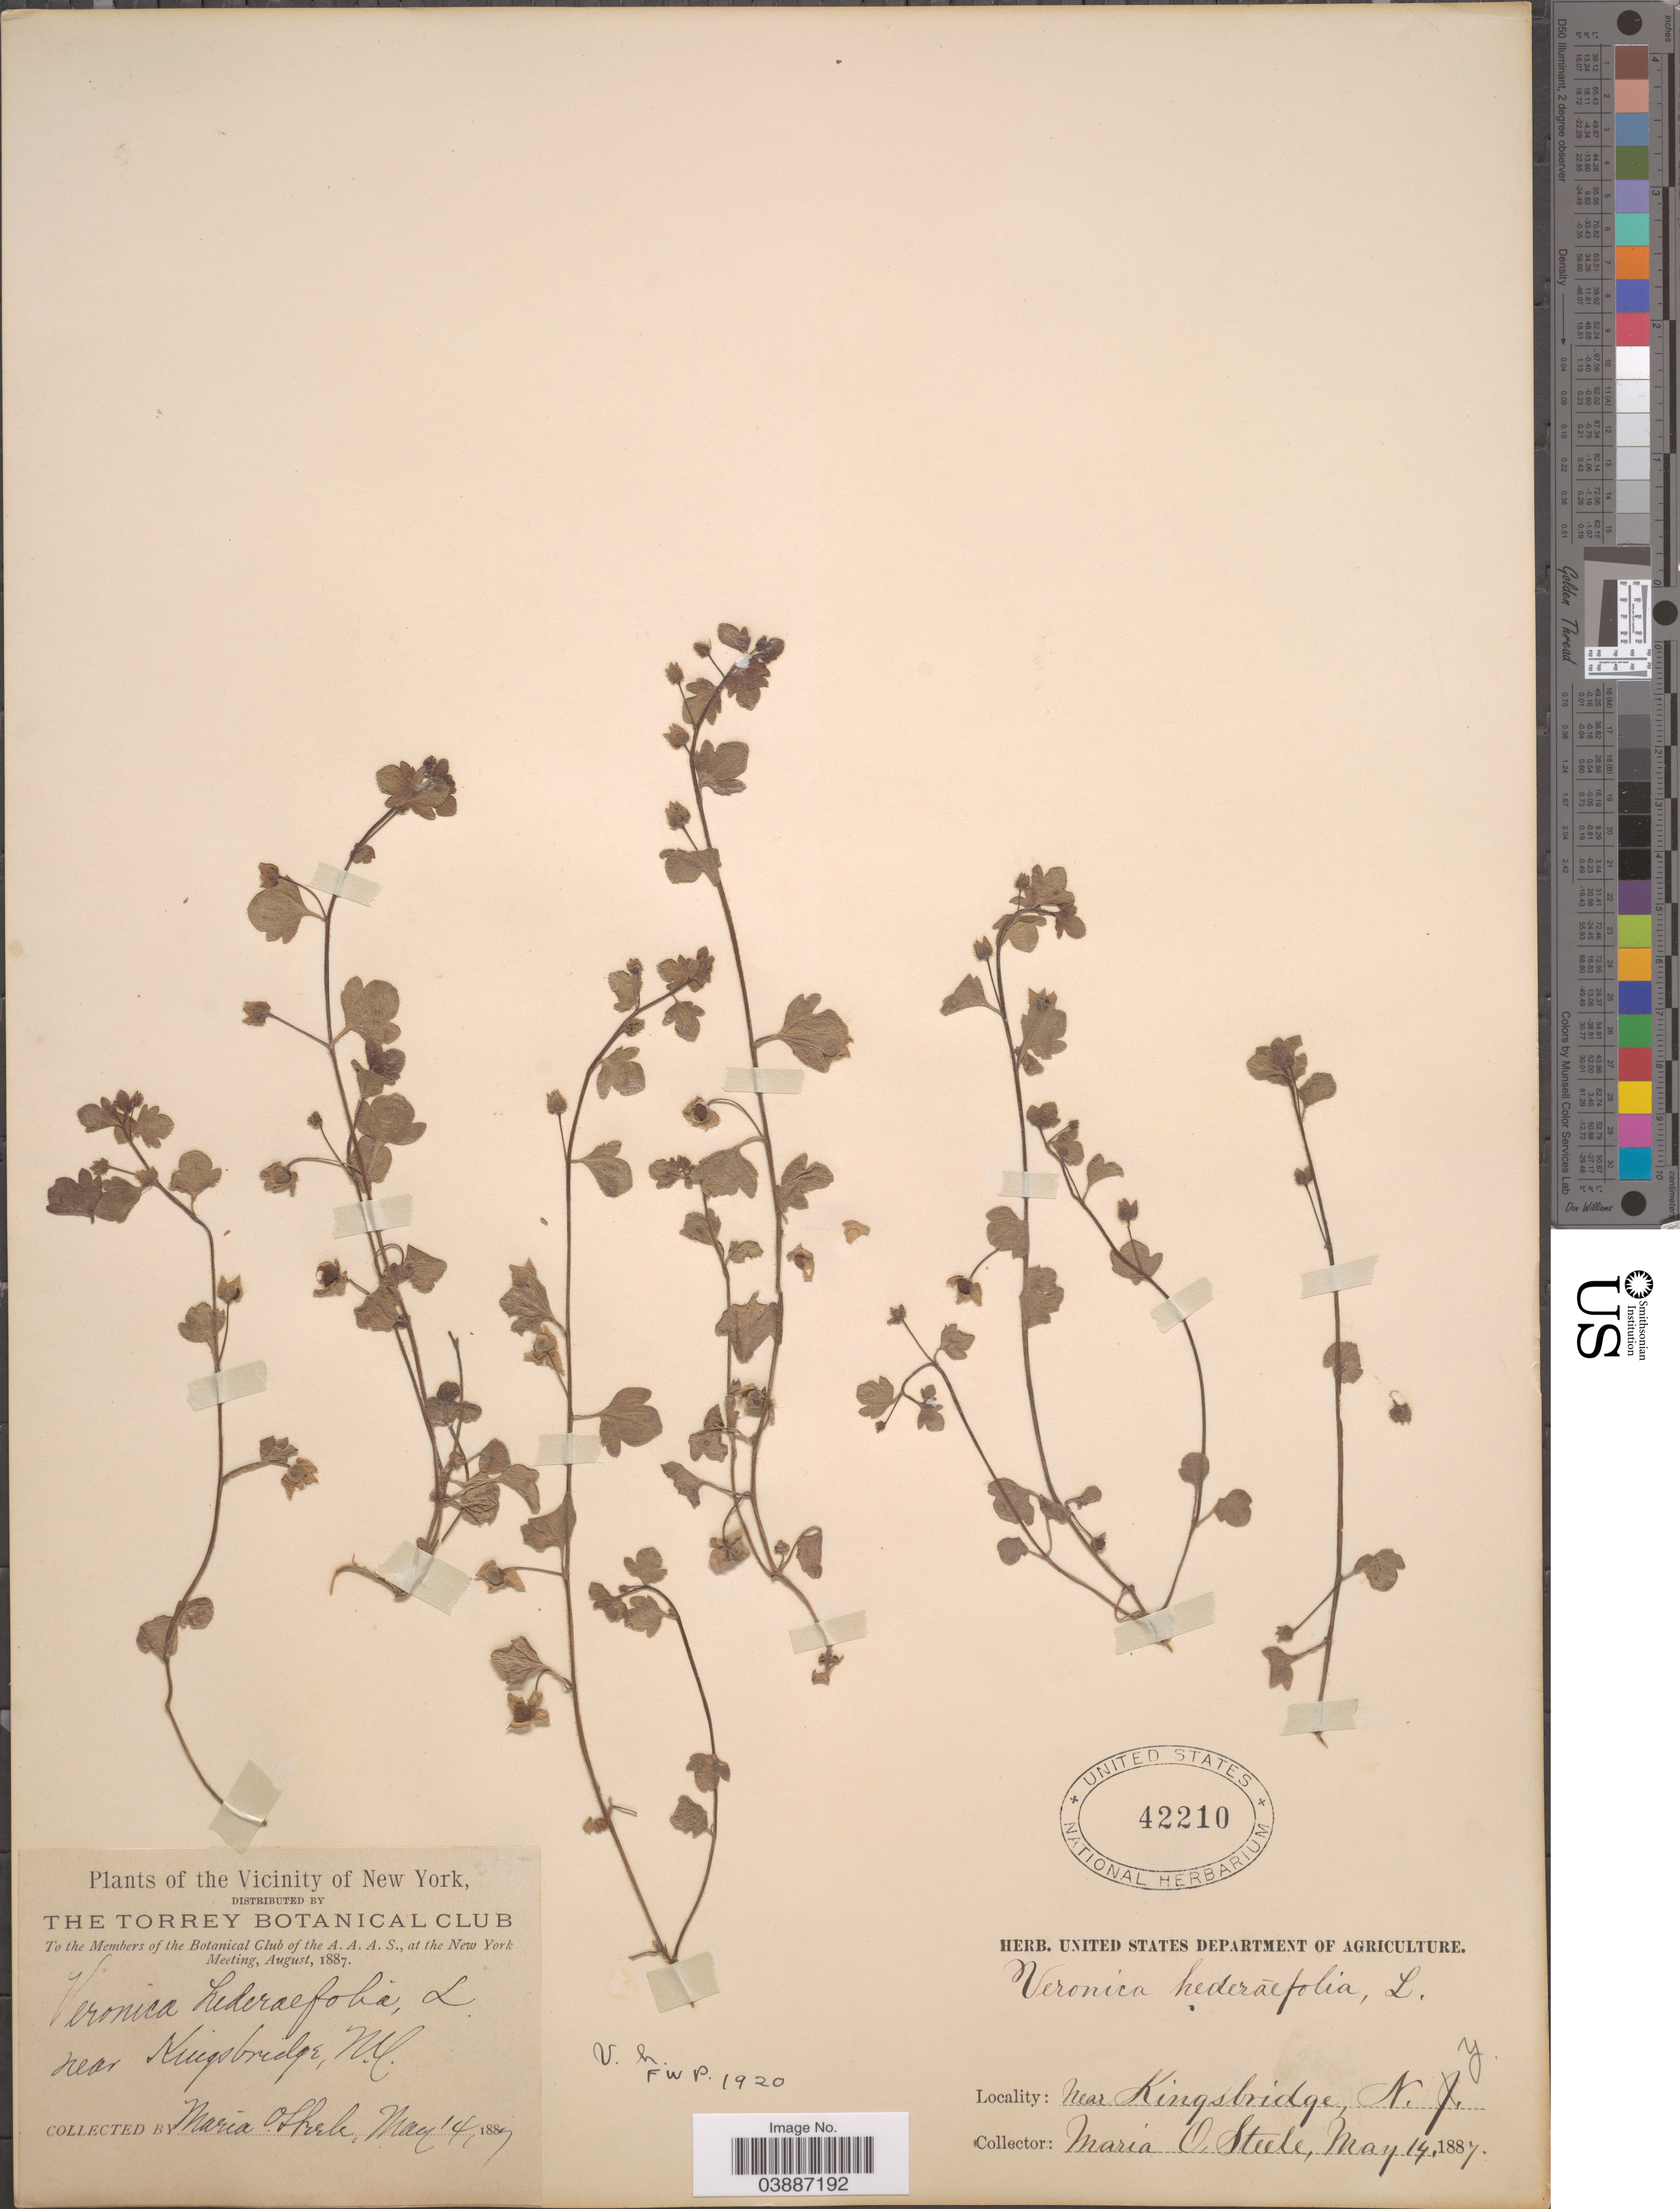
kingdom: Plantae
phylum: Tracheophyta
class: Magnoliopsida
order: Lamiales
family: Plantaginaceae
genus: Veronica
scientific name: Veronica hederifolia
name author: L.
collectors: M. O. Steele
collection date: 1887-08-14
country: United States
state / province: New York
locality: The Vicinity of New York. Near Kingsbridge.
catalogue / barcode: US 42210